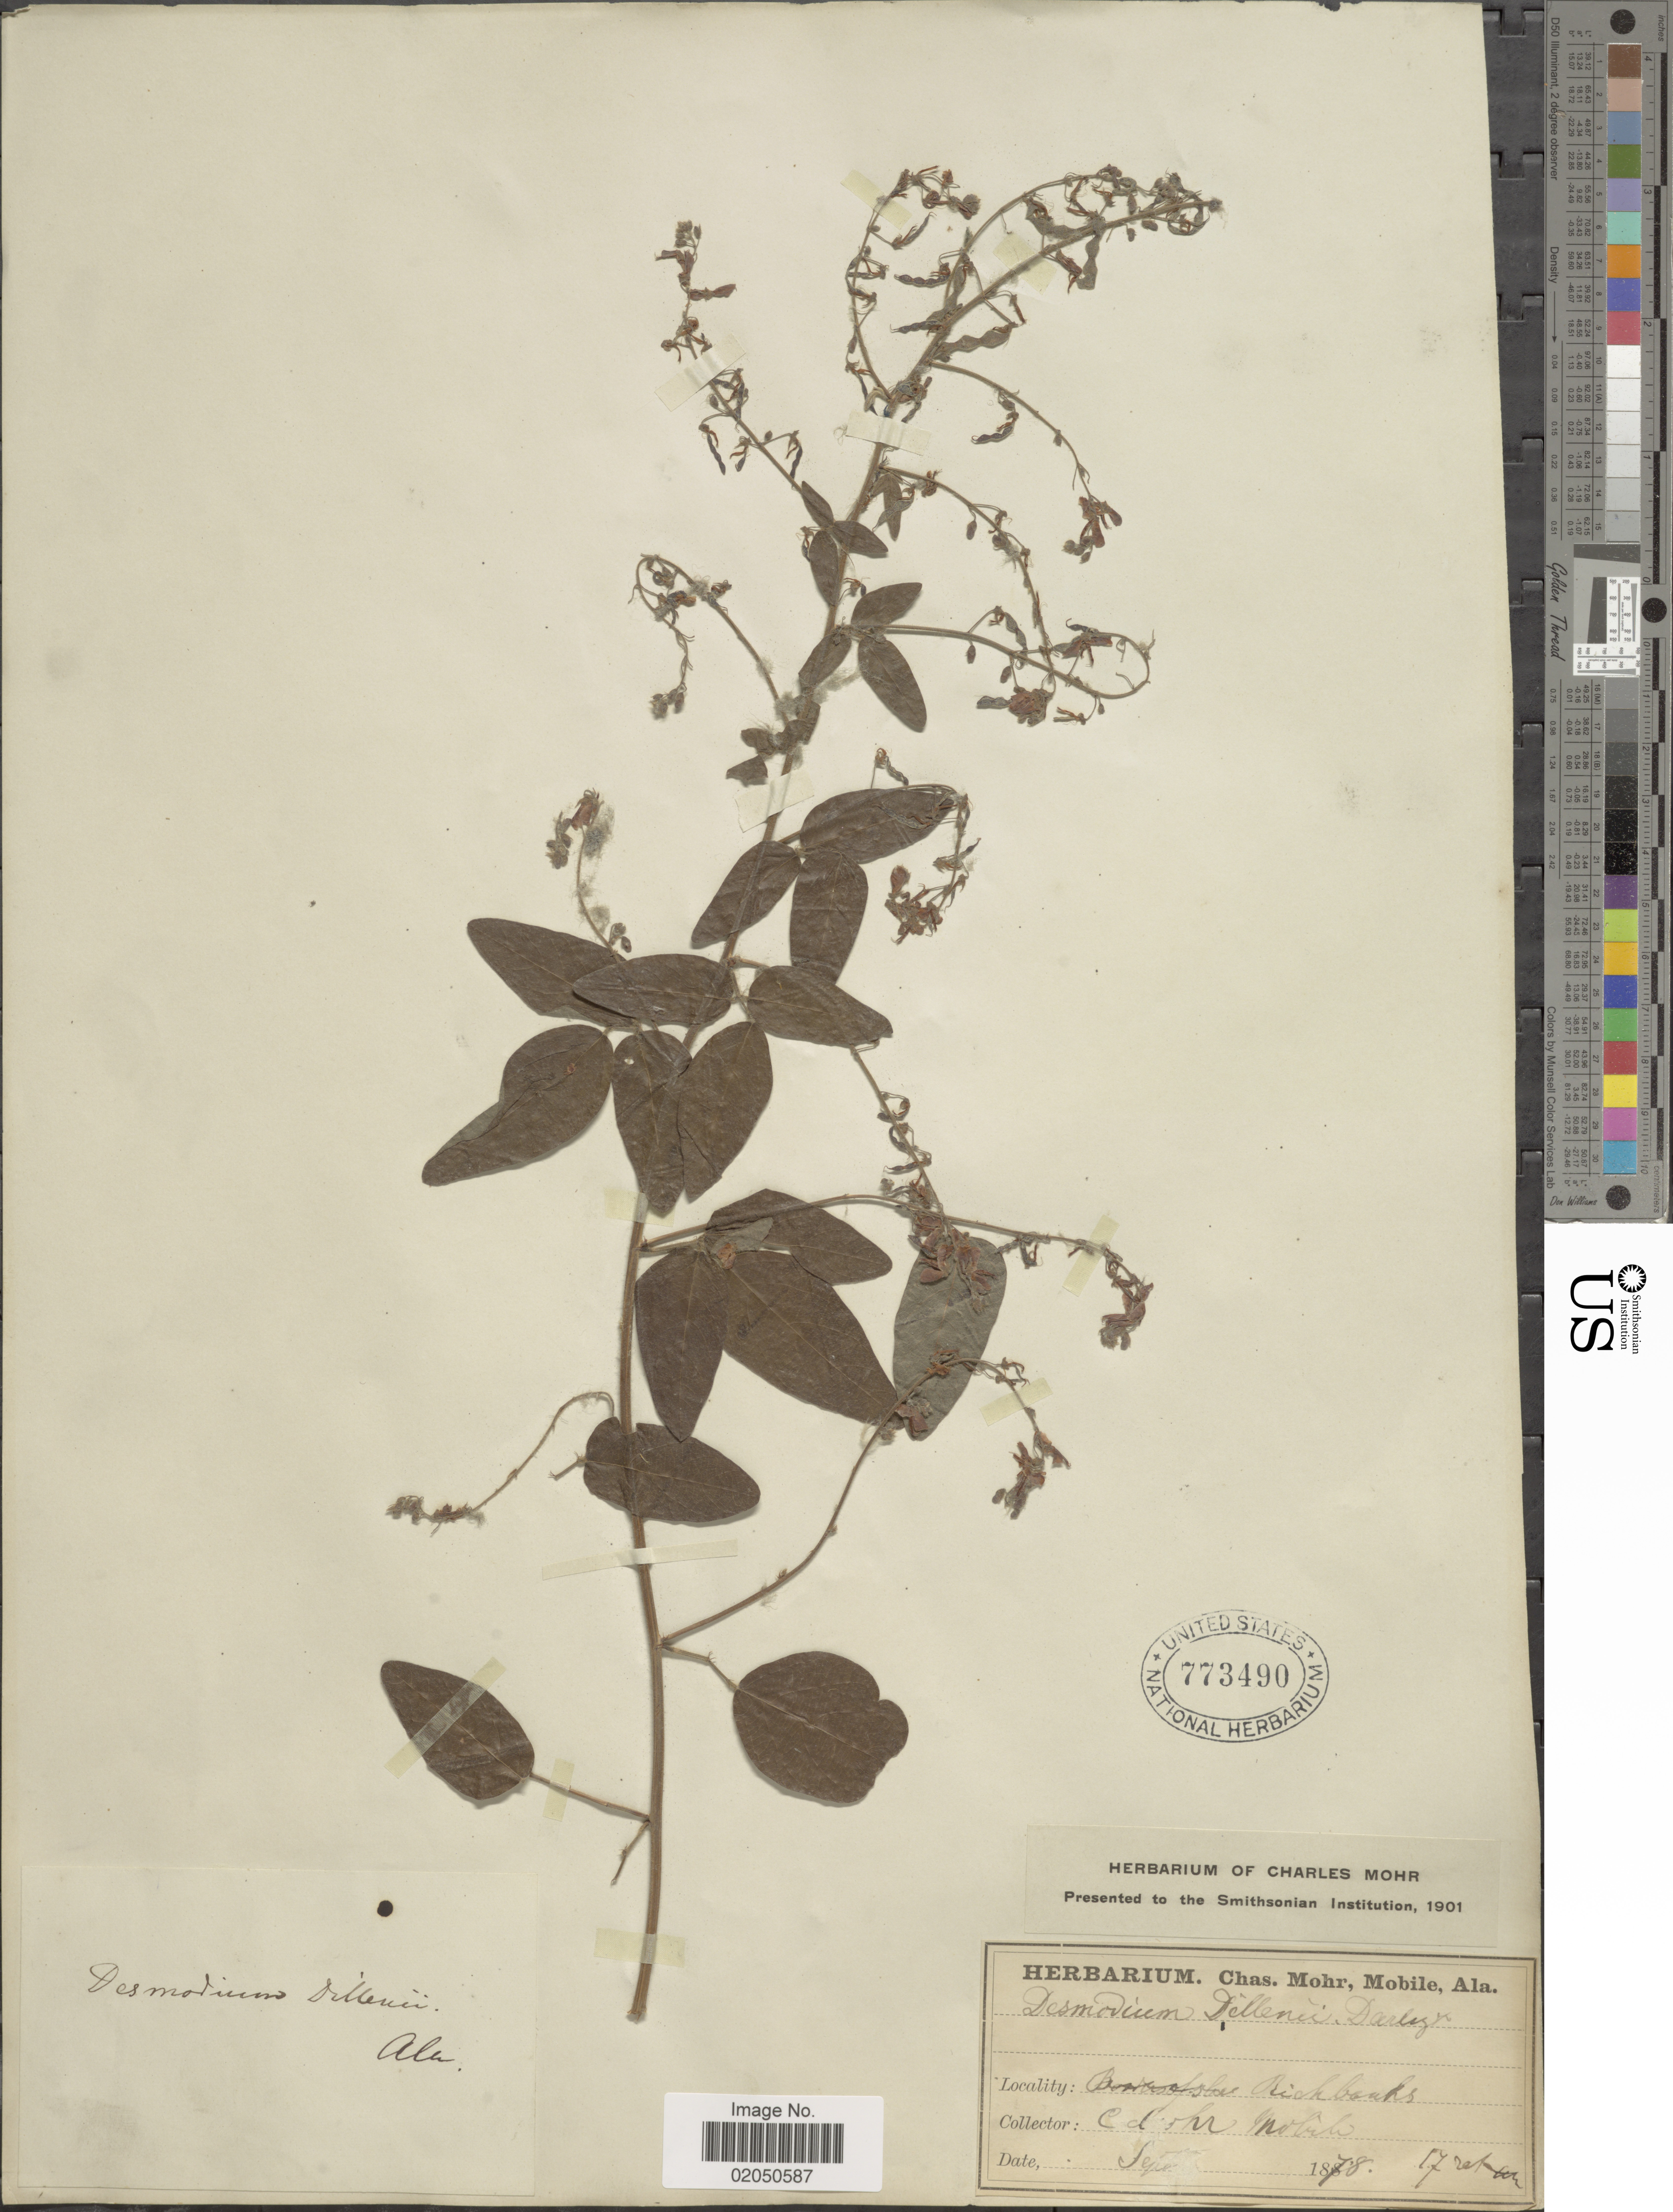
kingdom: Plantae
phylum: Tracheophyta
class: Magnoliopsida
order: Fabales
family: Fabaceae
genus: Desmodium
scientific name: Desmodium glabellum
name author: (Michx.) DC.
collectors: C. T. Mohr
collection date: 1878-09-17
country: United States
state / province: Alabama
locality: Mobile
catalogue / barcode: US 773490